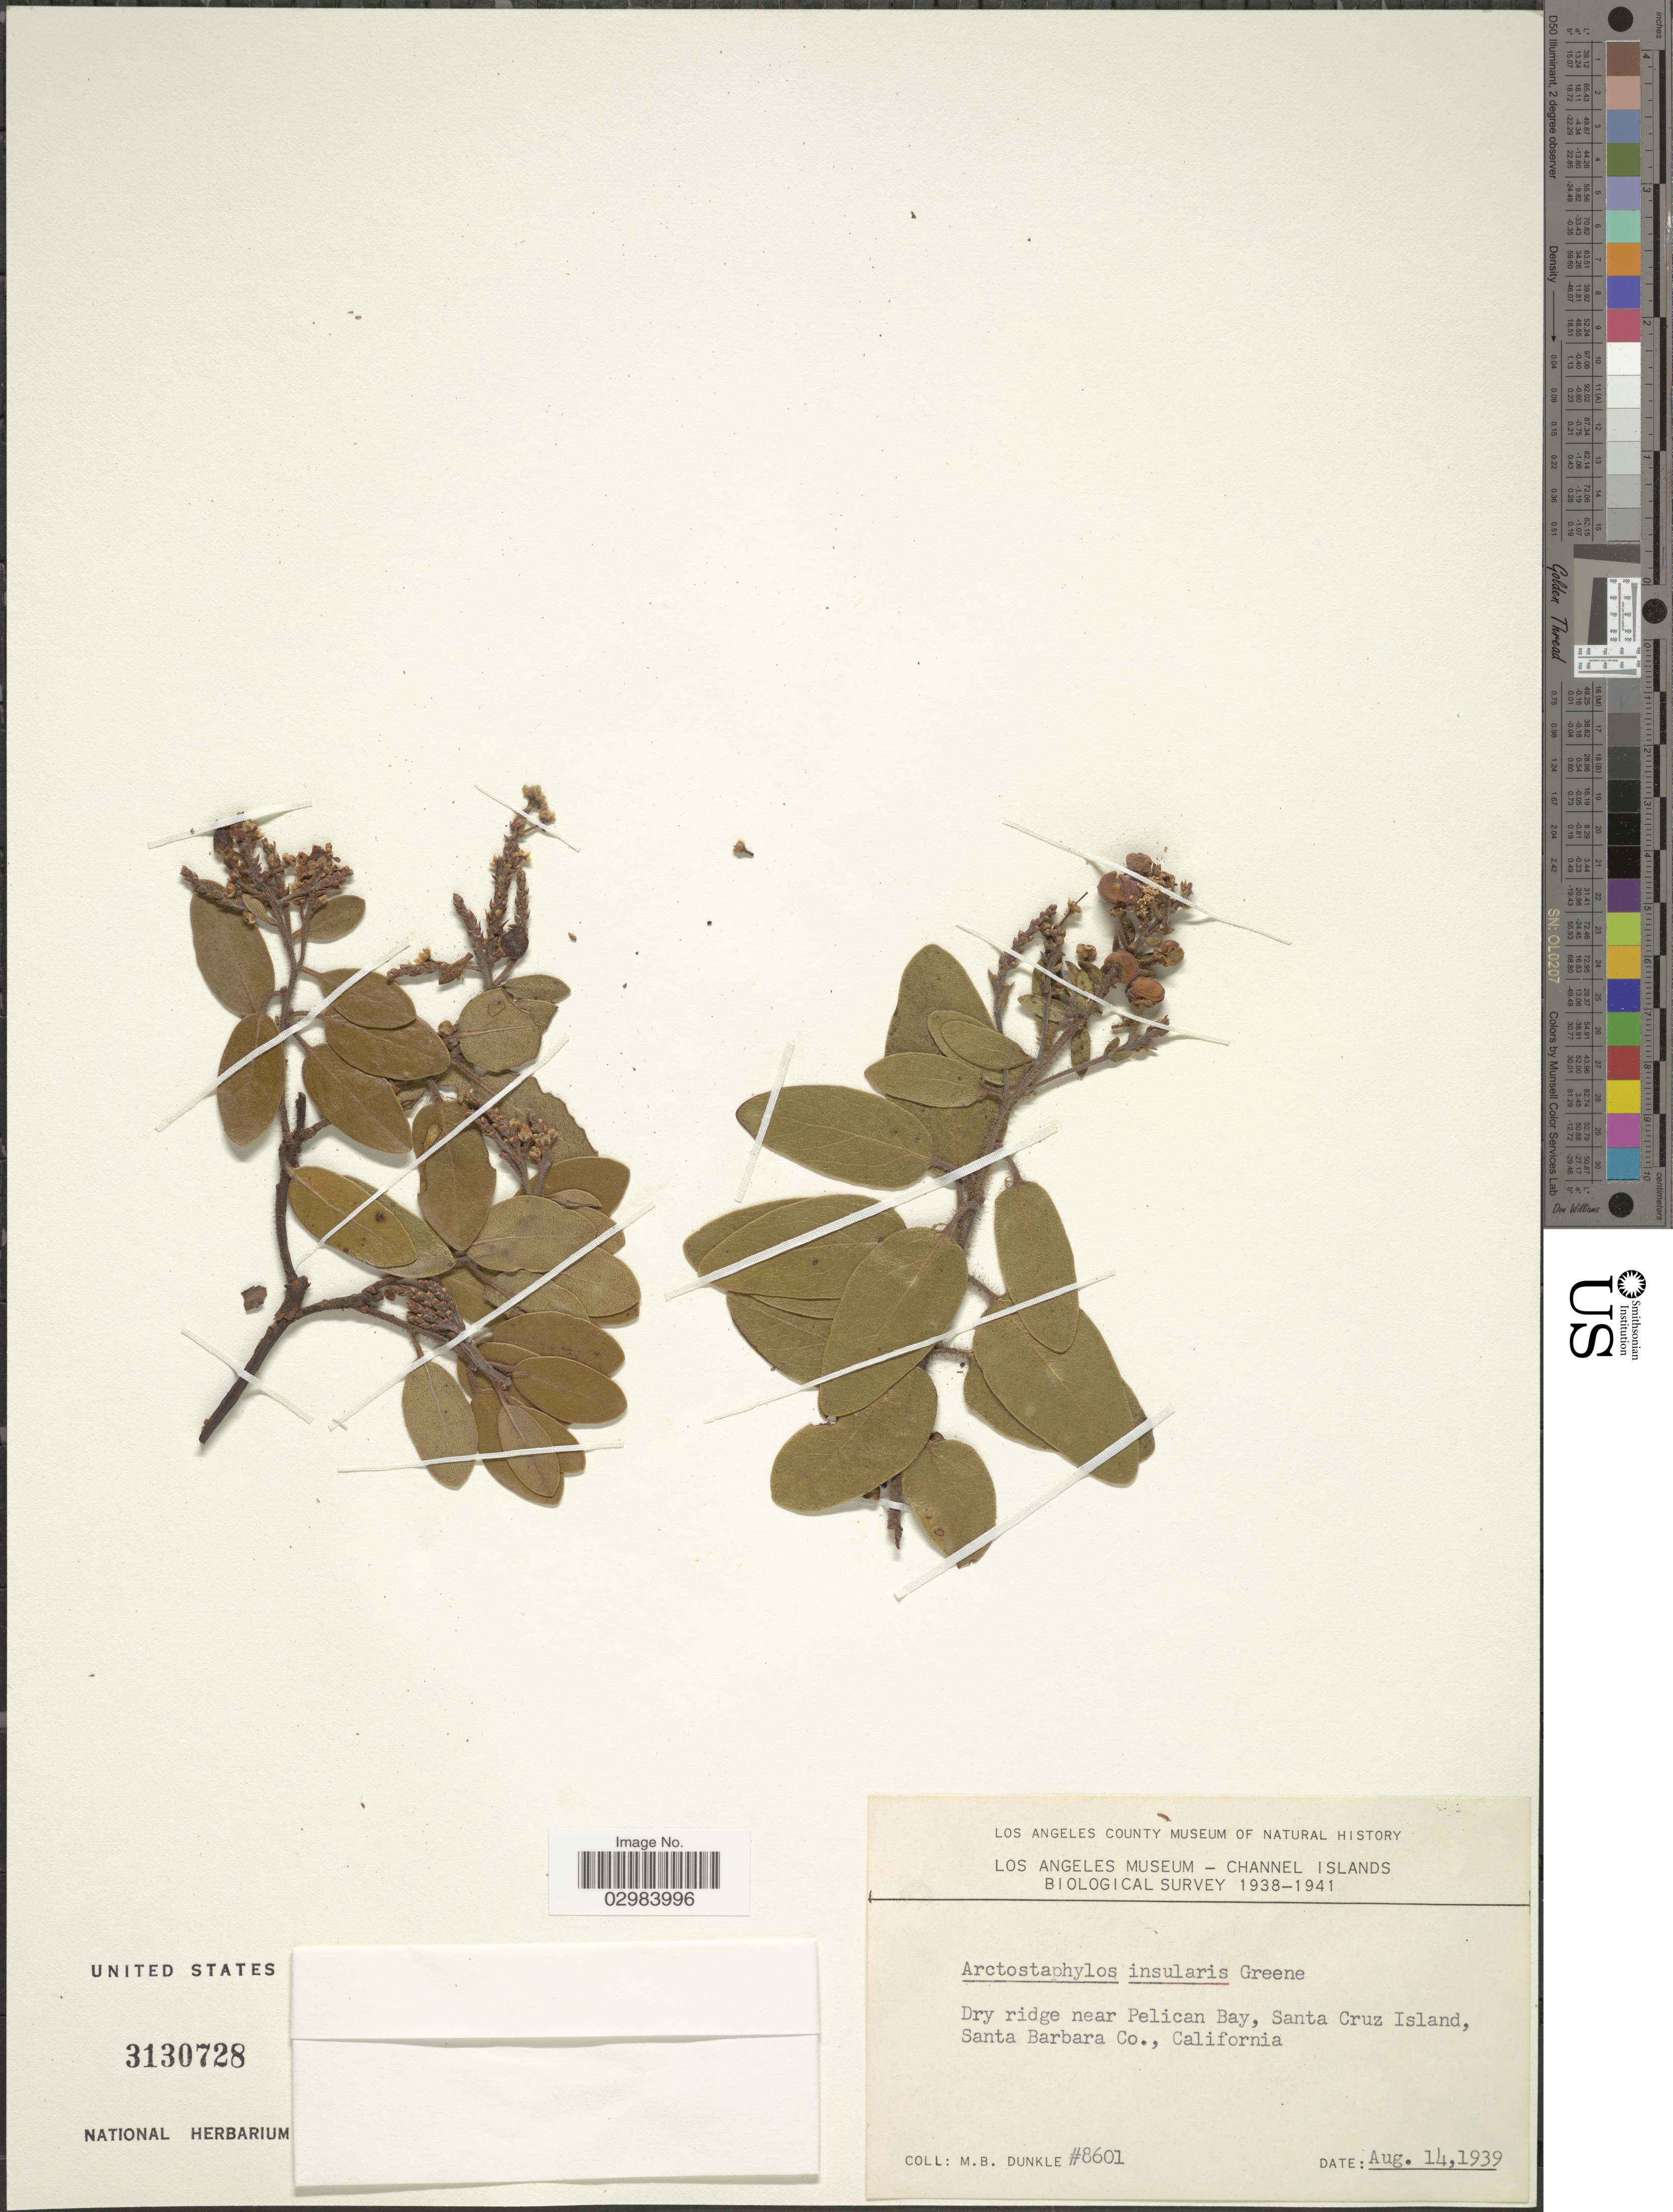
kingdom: Plantae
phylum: Tracheophyta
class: Magnoliopsida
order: Ericales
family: Ericaceae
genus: Arctostaphylos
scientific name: Arctostaphylos insularis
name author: Greene ex Parry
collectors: M. Dunkle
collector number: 8601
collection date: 1939-08-14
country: United States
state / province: California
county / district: Santa Barbara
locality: Dry ridge near Pelican Bay, Santa Cruz Island, Santa Barbara Co.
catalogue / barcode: US 3130728